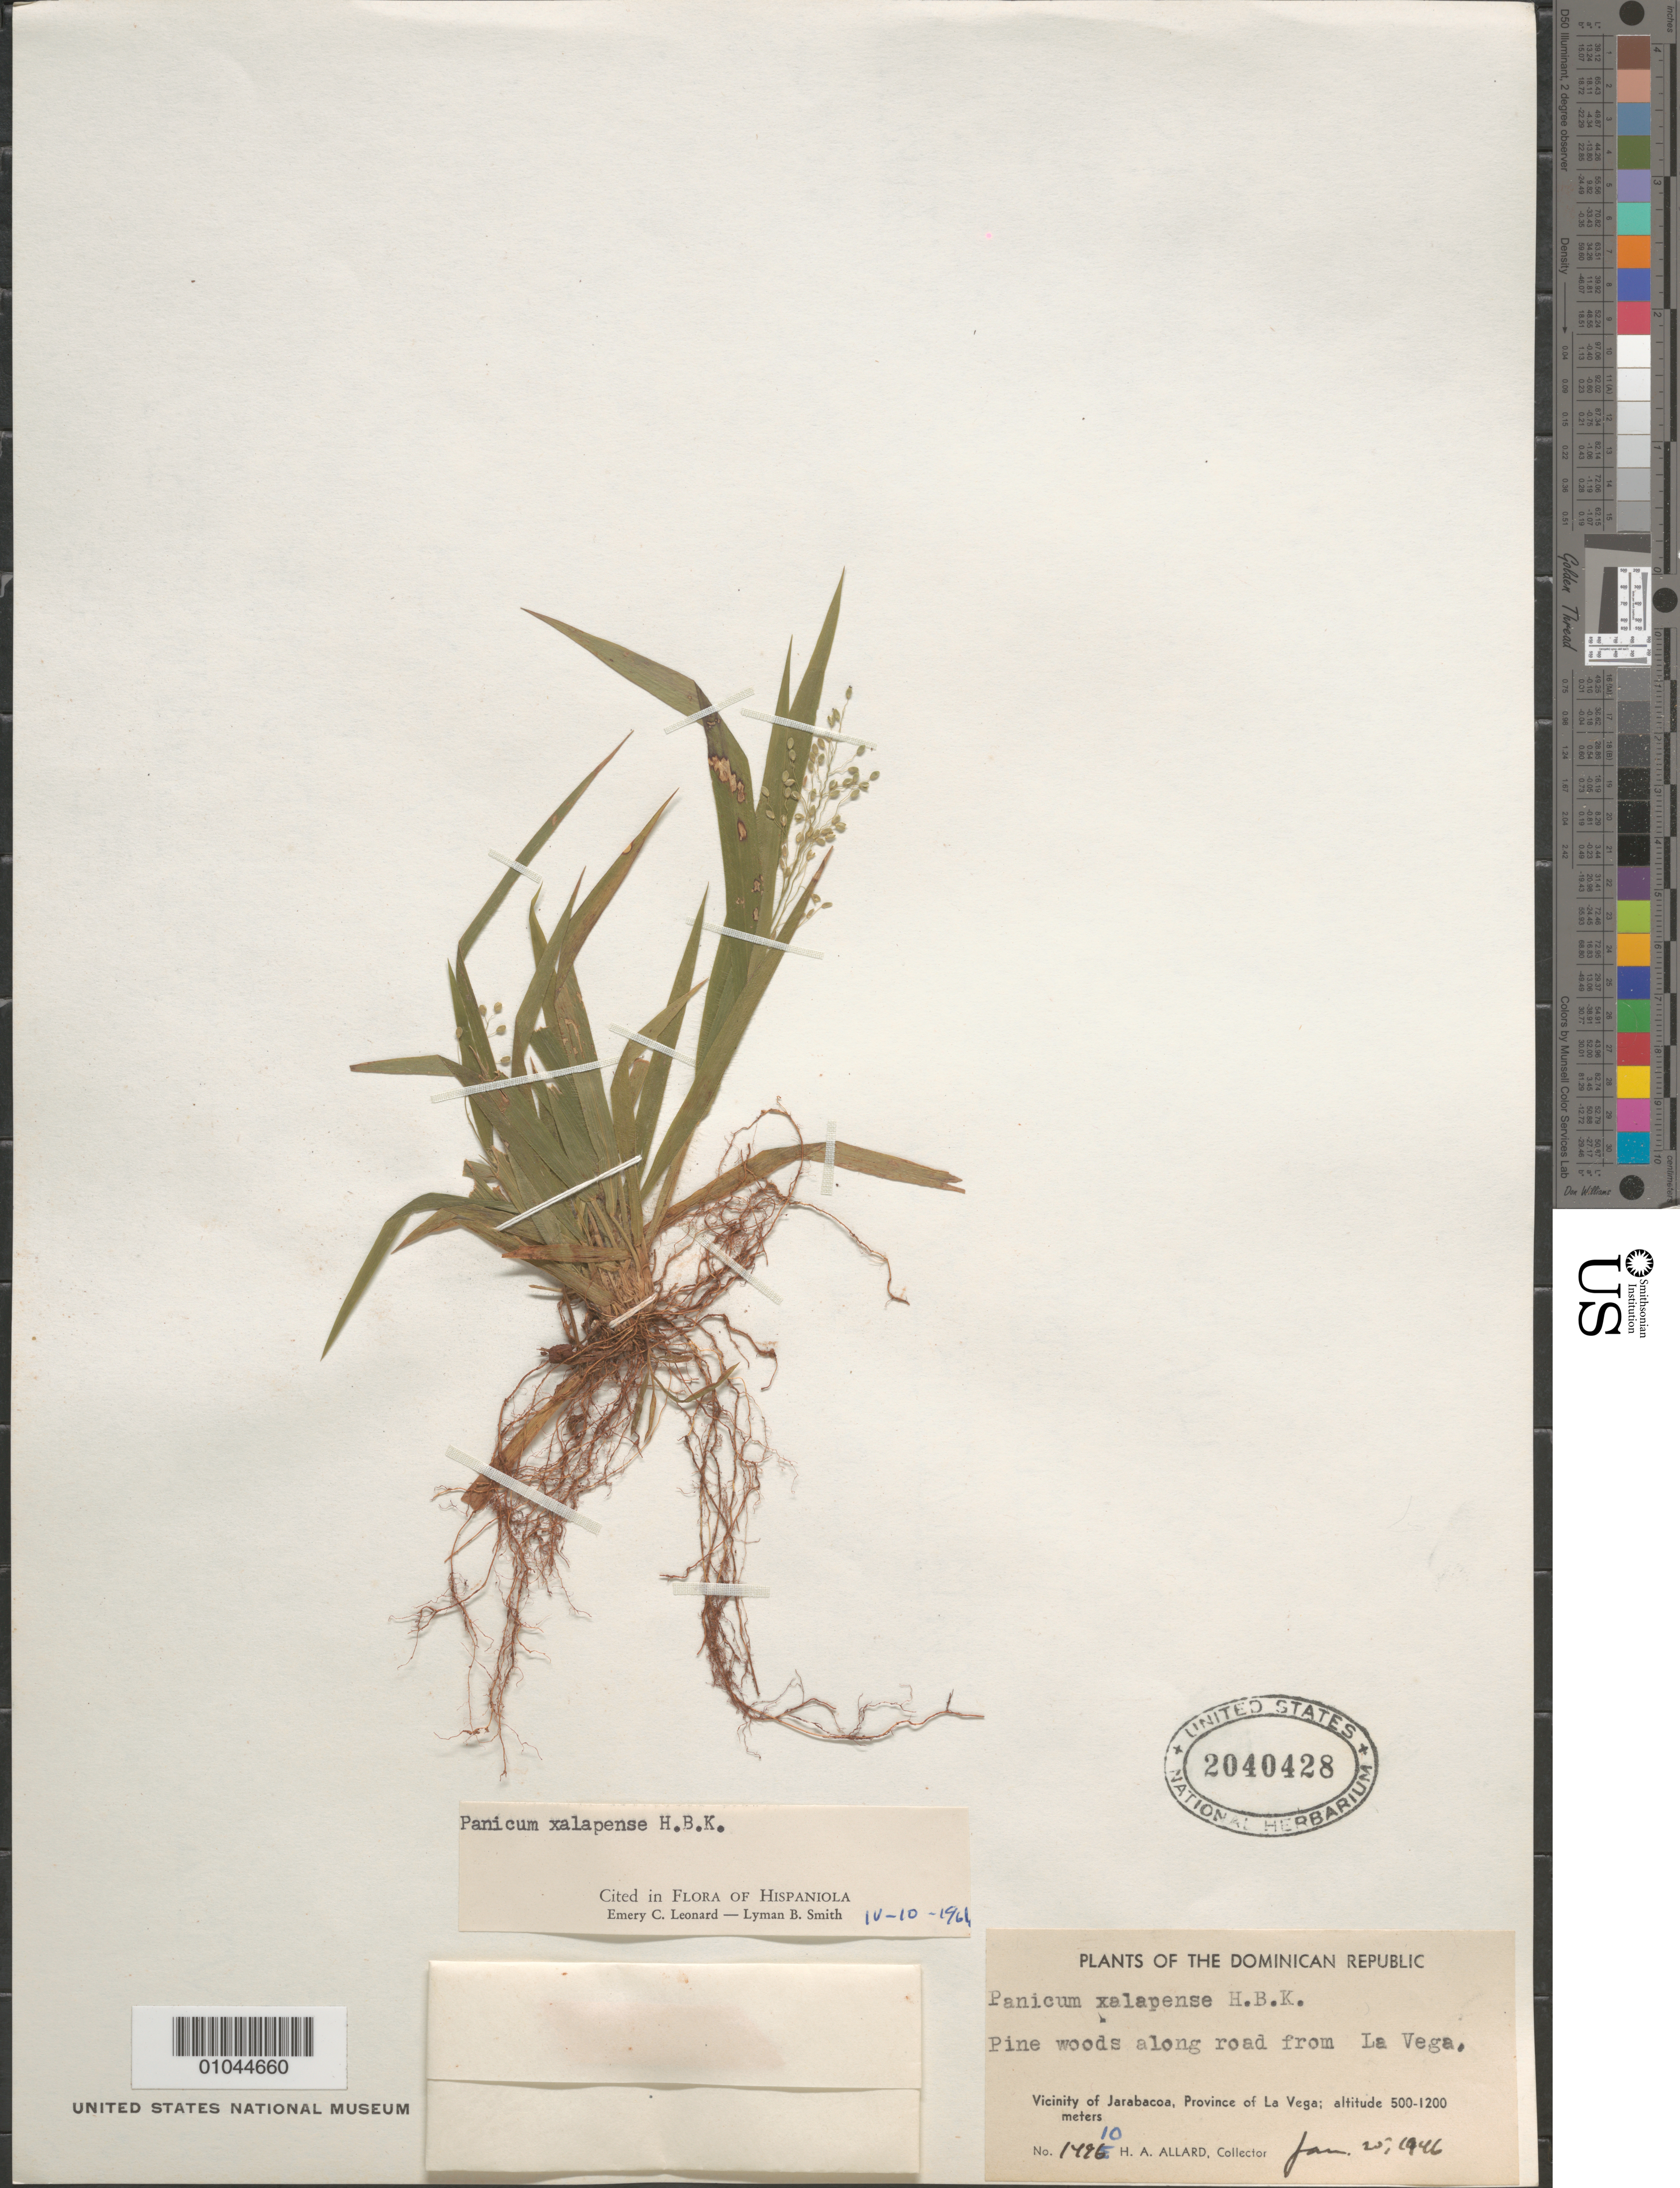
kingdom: Plantae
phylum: Tracheophyta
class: Liliopsida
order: Poales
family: Poaceae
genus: Panicum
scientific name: Panicum xalapense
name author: Kunth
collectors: H. A. Allard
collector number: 14910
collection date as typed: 25 Jan 1946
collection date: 1946-01-25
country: Dominican Republic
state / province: La Vega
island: Hispaniola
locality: Vicinity of Jarabacoa, along road from La Vega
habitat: pine woods along road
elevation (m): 500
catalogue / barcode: US 2040428